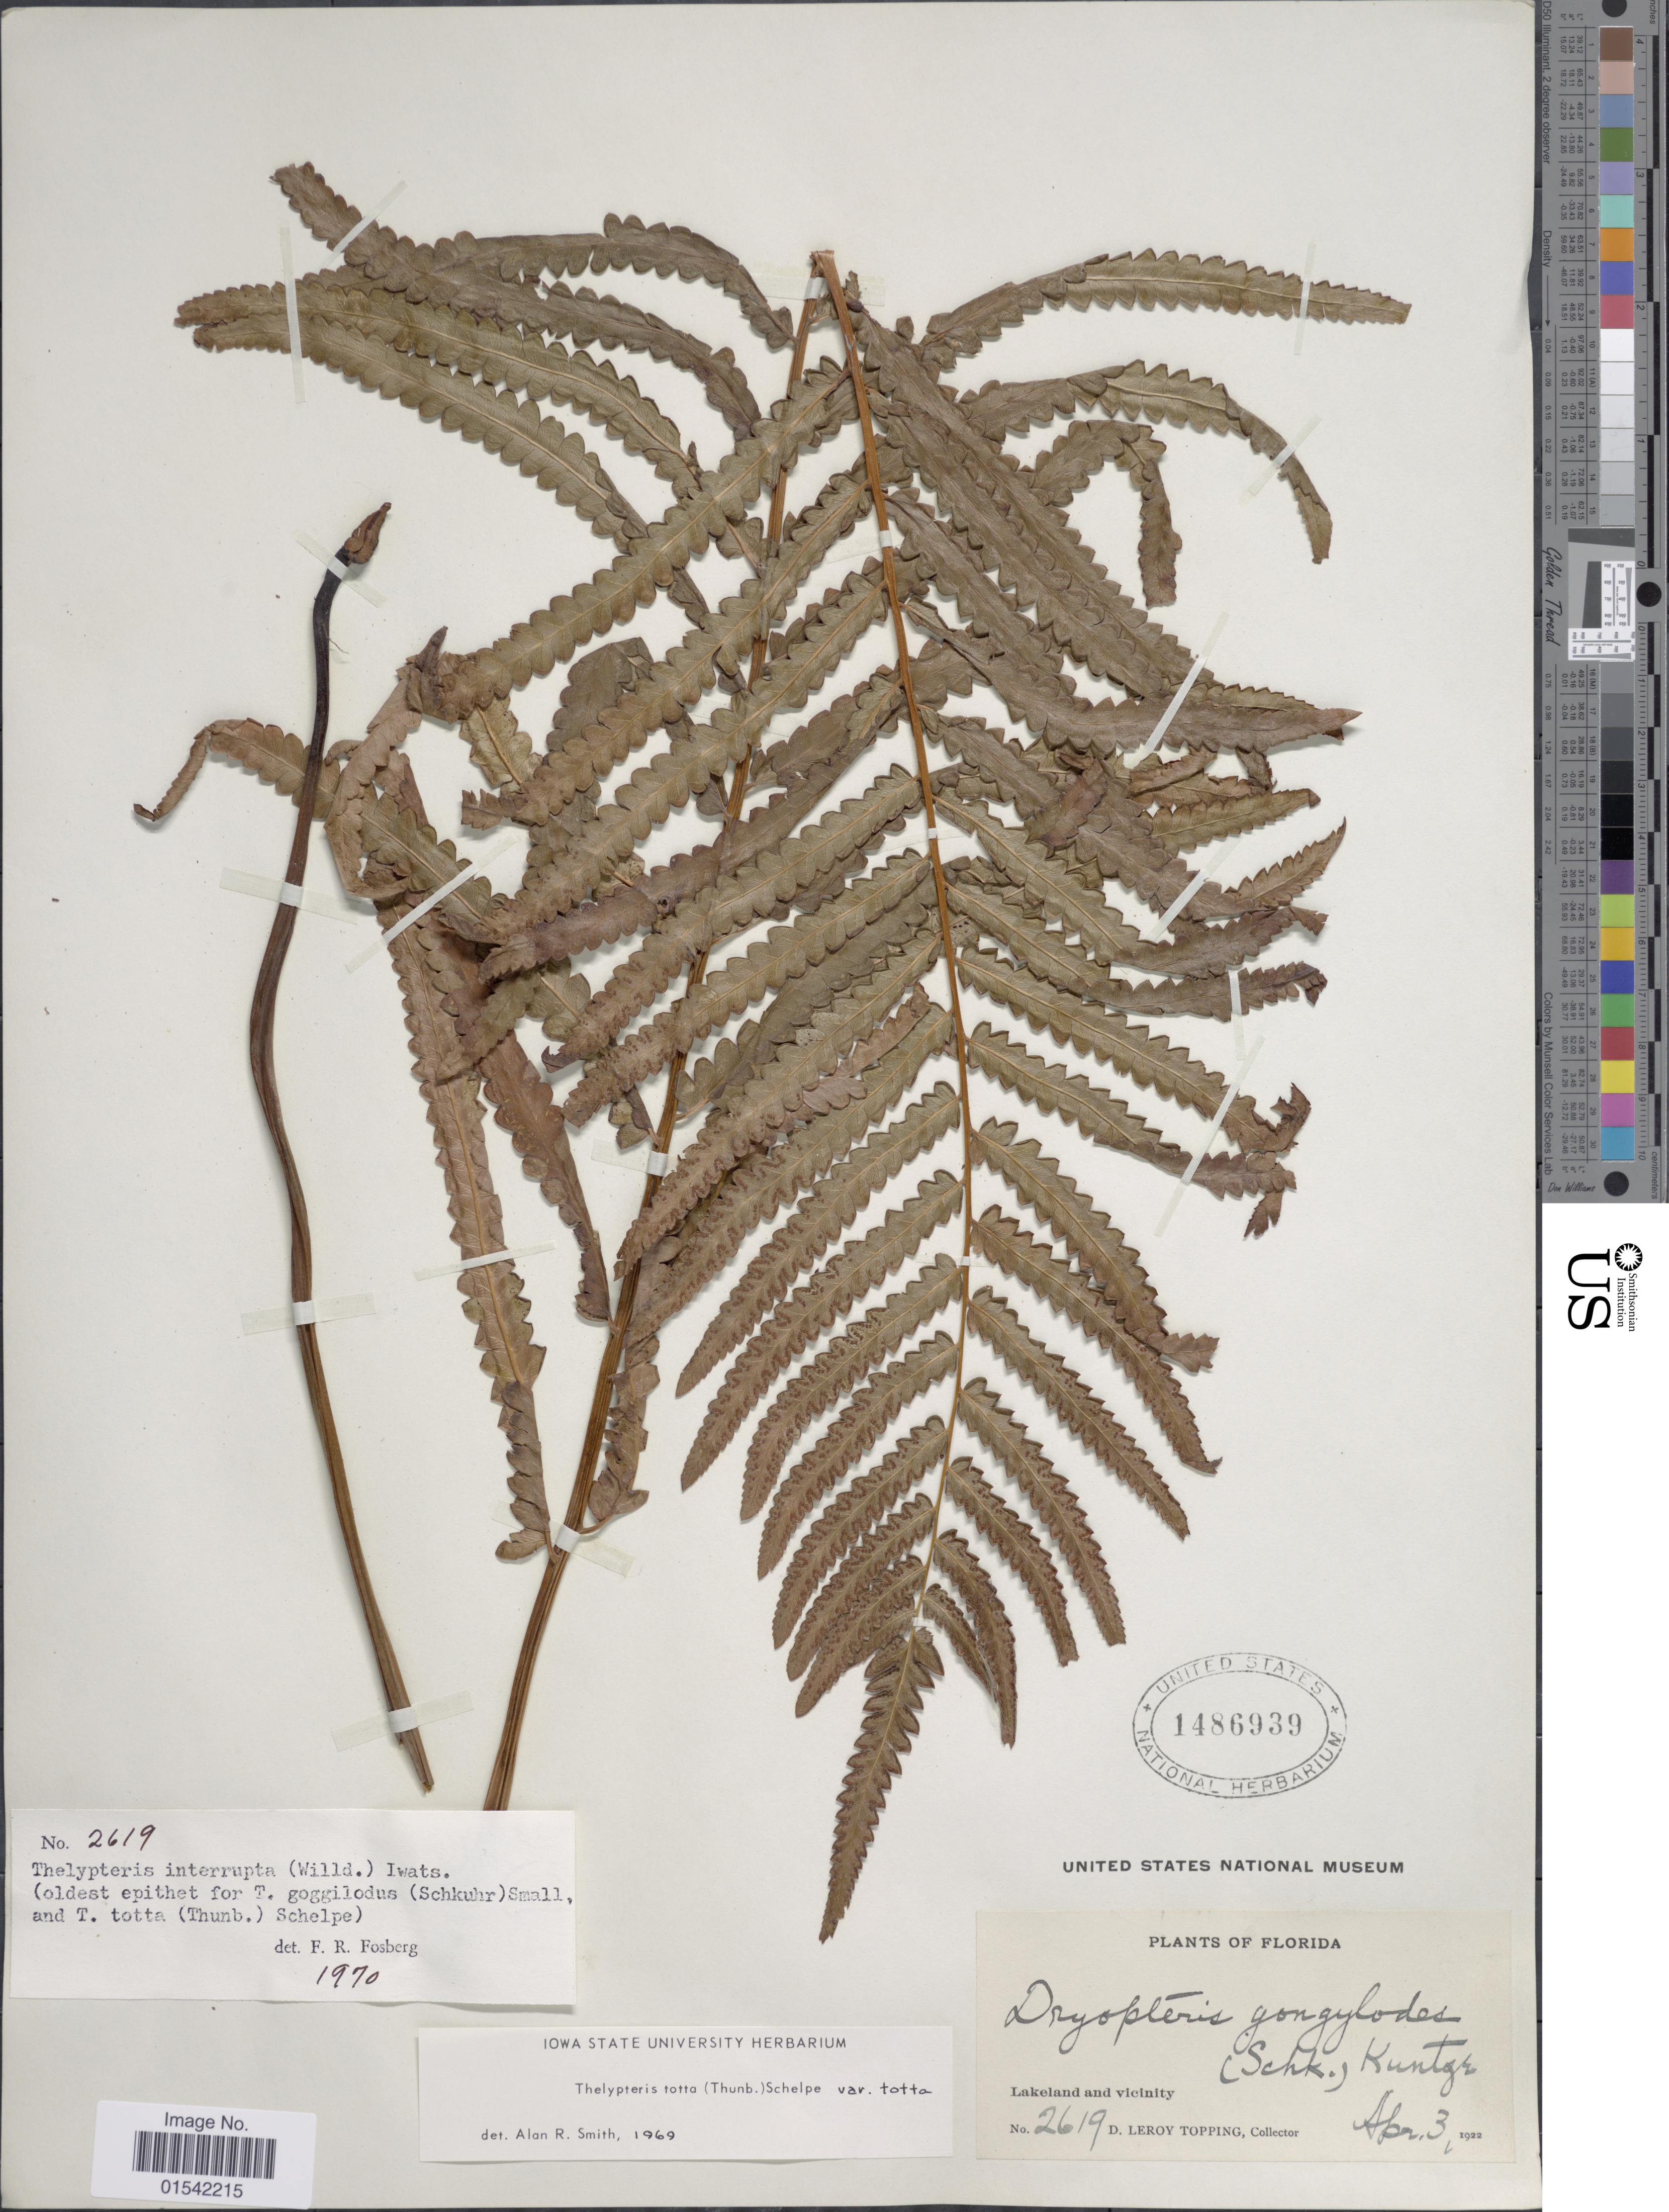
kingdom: Plantae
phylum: Tracheophyta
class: Polypodiopsida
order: Polypodiales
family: Thelypteridaceae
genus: Cyclosorus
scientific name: Cyclosorus interruptus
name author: (Willd.) H. Itô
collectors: D. L. Topping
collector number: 2619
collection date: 1922-04-03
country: United States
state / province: Florida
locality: Lakeland and vicinity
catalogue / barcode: US 1486939